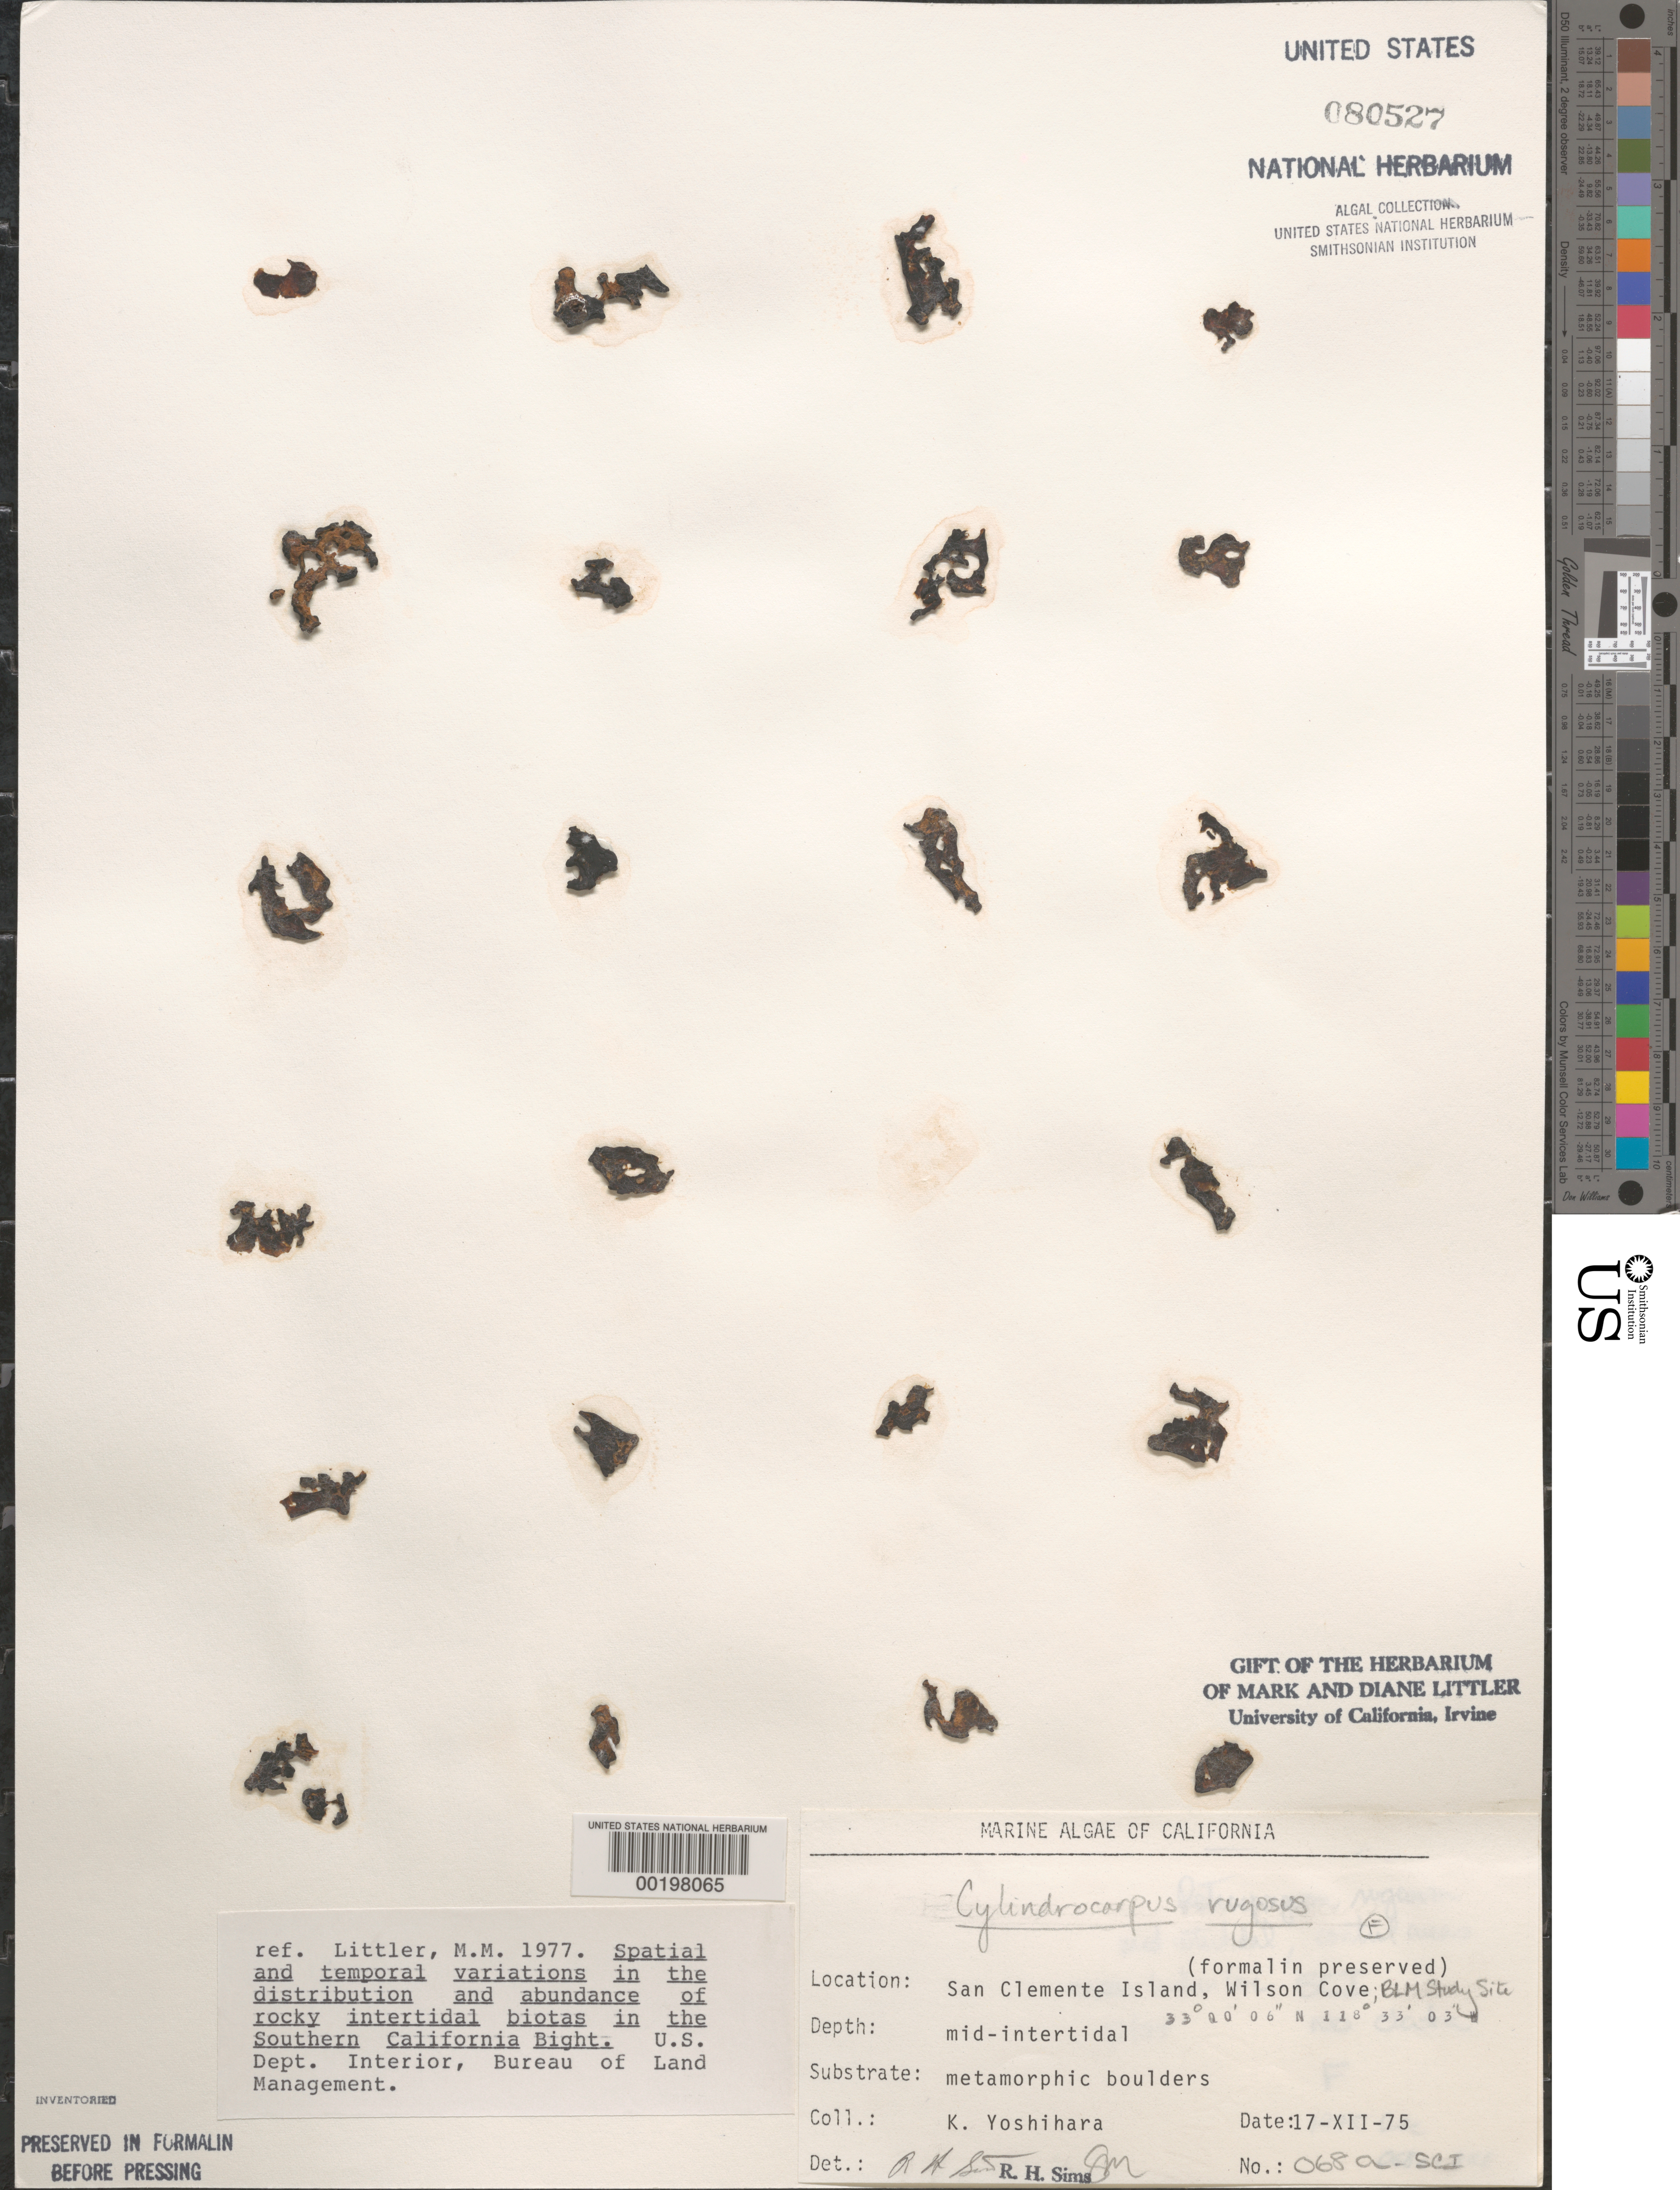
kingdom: Chromista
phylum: Ochrophyta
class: Phaeophyceae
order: Ectocarpales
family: Petrospongiaceae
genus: Petrospongium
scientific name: Petrospongium rugosum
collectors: K. Yoshihara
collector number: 068a-sci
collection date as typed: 17 Dec 1975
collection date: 1975-12-17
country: United States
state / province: California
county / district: Los Angeles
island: San Clemente Island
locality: Wilson Cove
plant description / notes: BLM-SOCALBIGHT Rocky Intertidal Survey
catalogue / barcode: US 80527